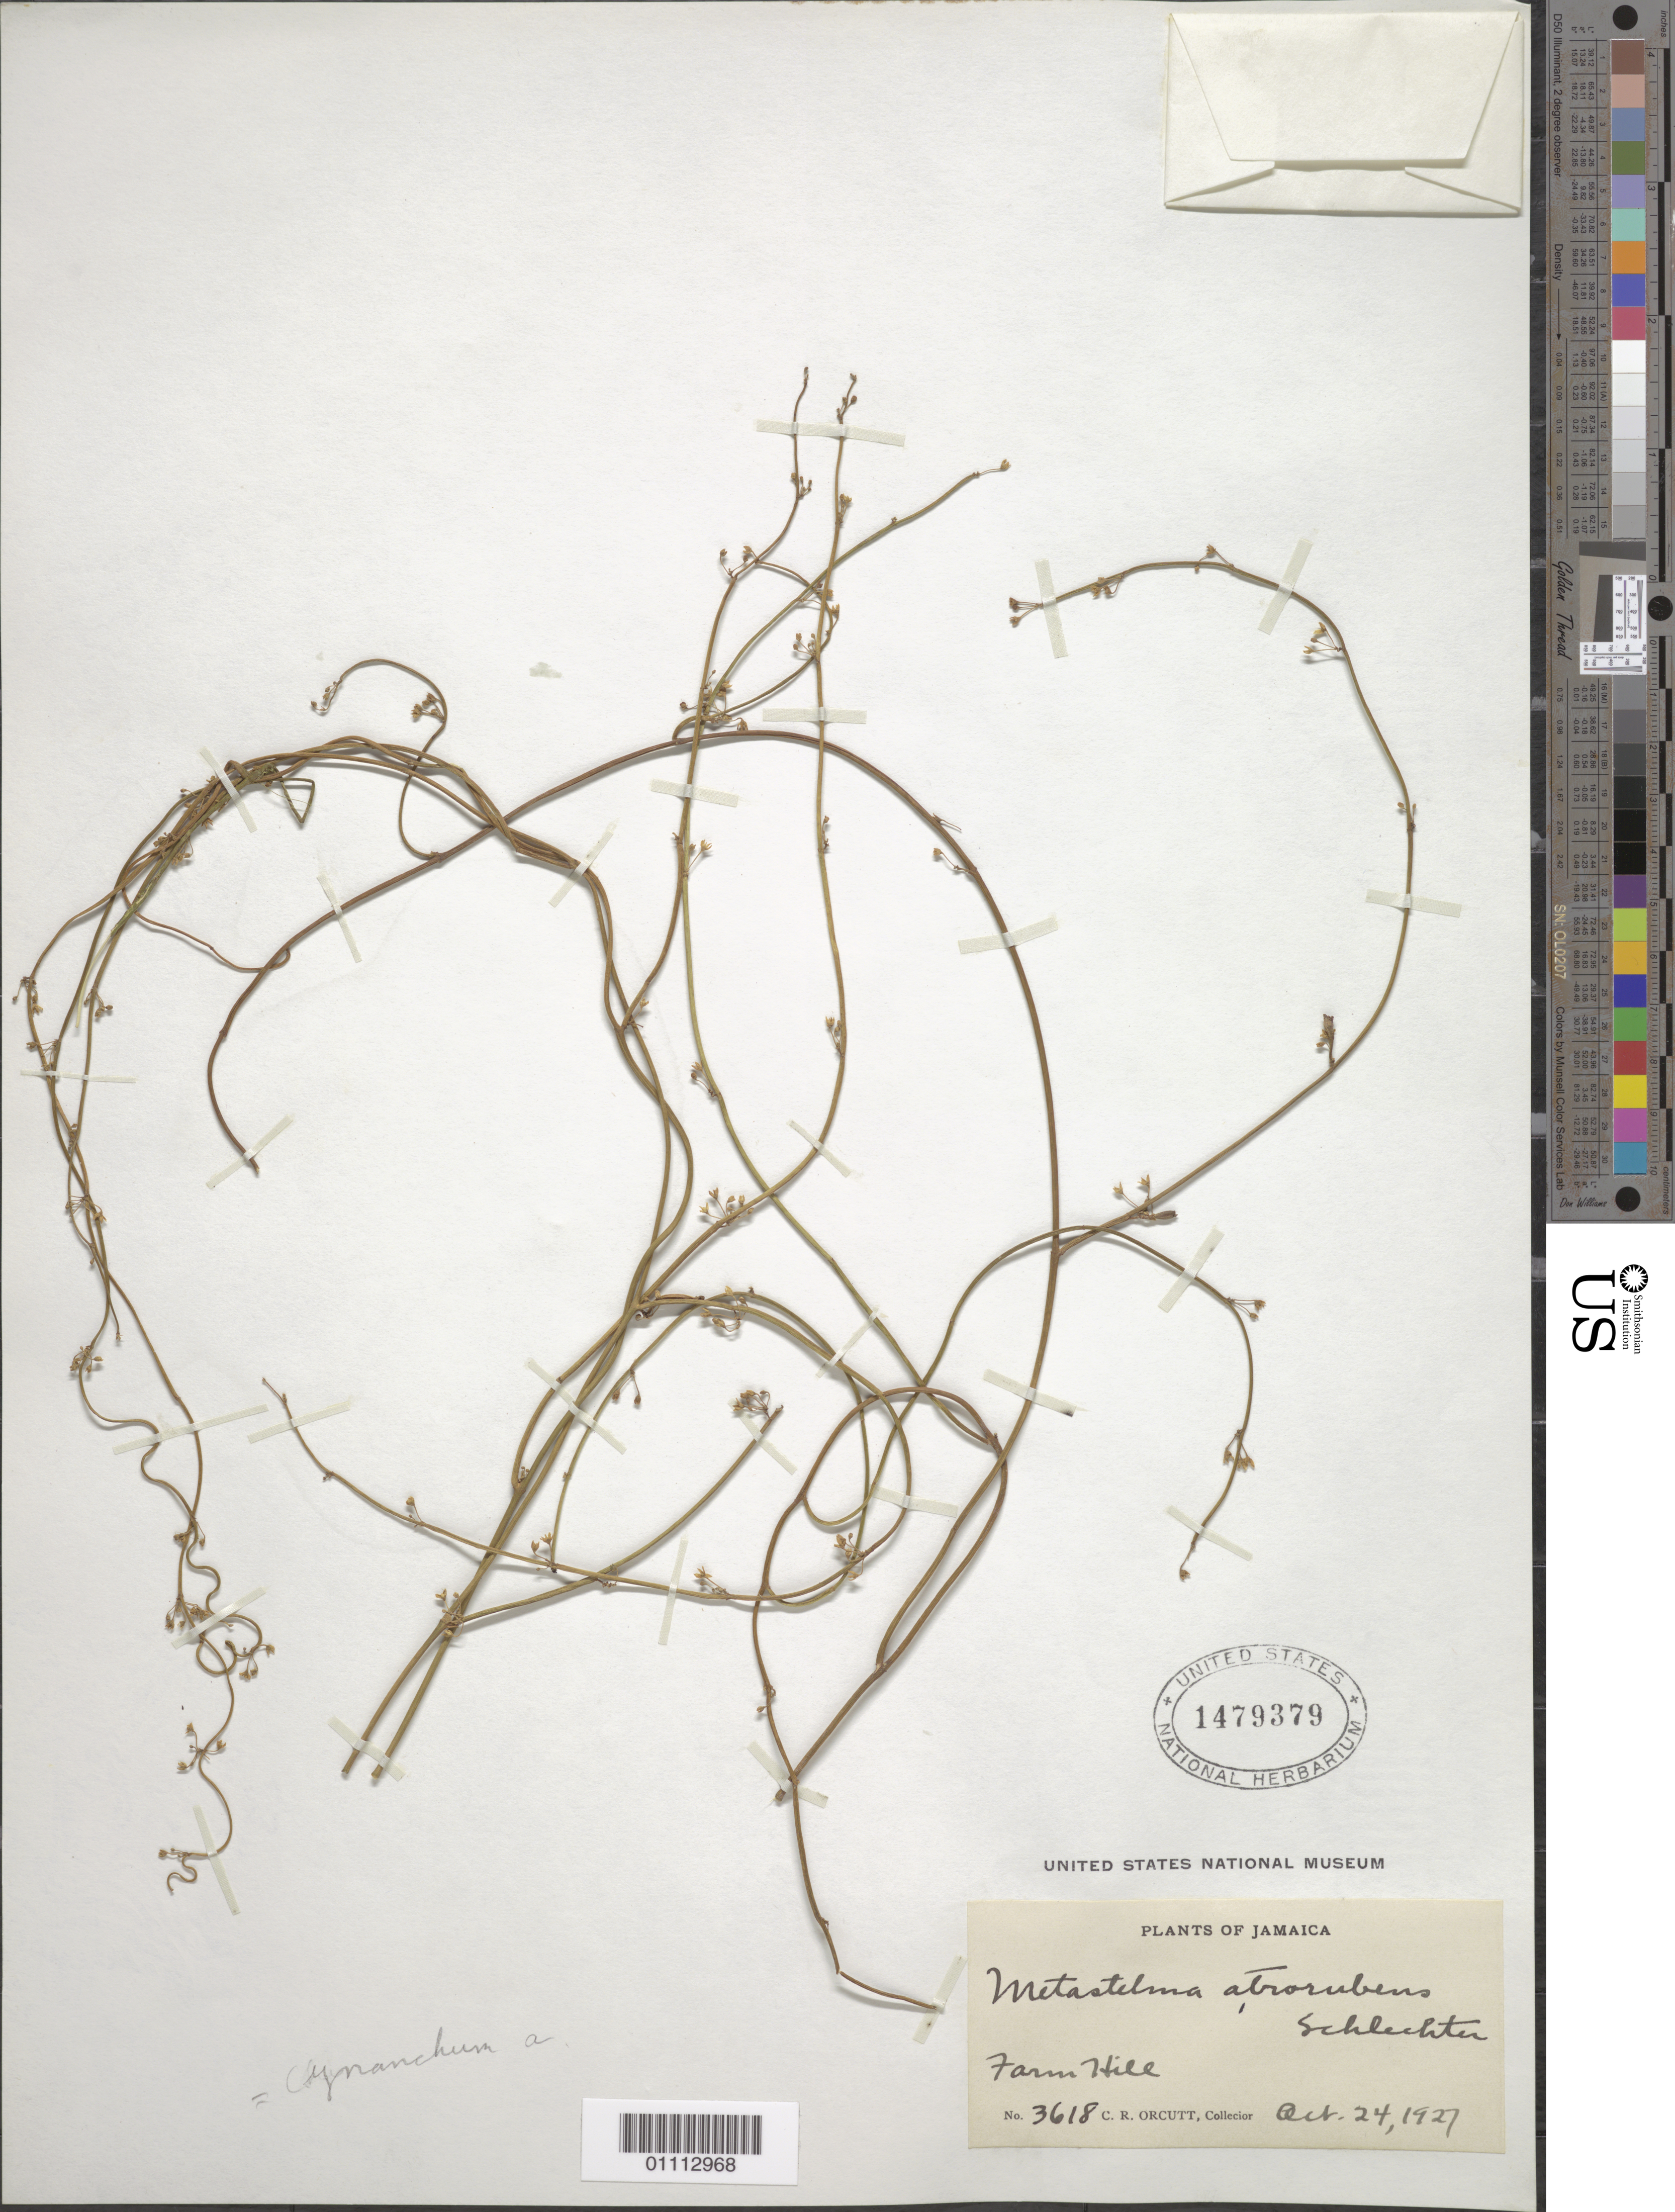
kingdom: Plantae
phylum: Tracheophyta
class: Magnoliopsida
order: Gentianales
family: Apocynaceae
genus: Cynanchum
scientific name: Cynanchum atrorubens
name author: (Schltr.) Alain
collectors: C. R. Orcutt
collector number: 3618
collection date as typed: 24 Oct 1927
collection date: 1927-10-24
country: Jamaica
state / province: Saint Thomas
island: Jamaica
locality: Farm Hill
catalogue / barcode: US 1479379